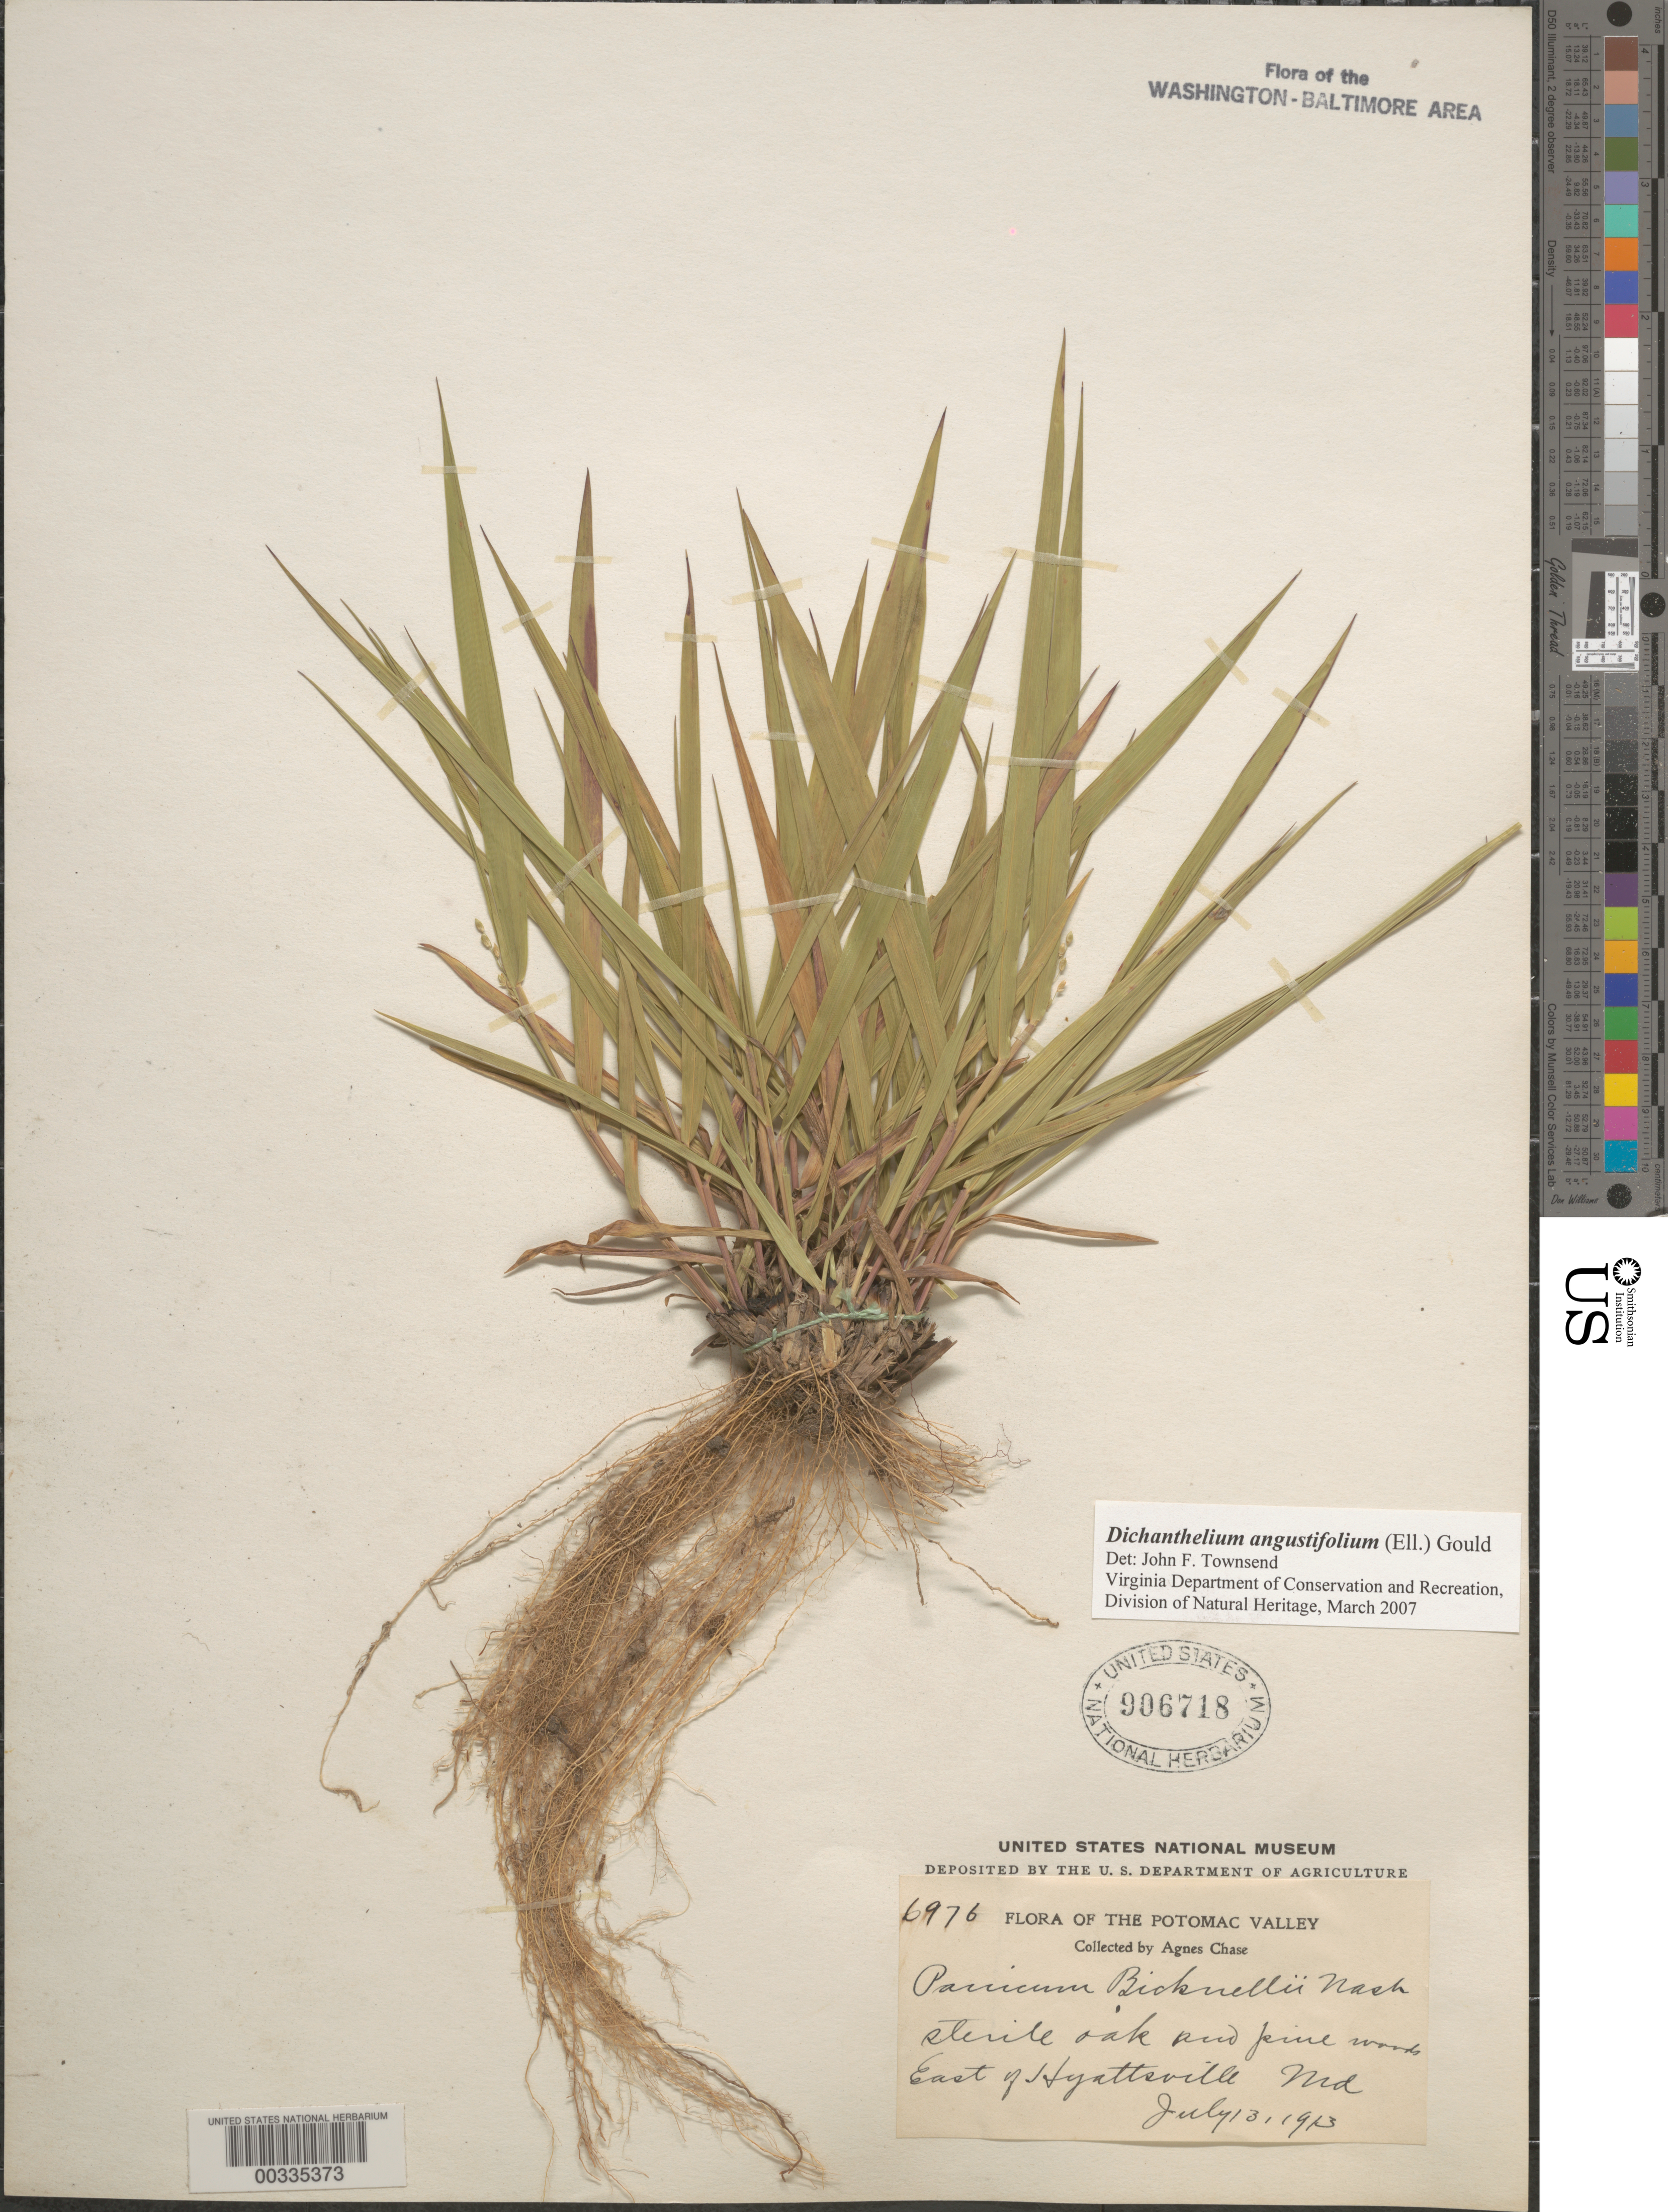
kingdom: Plantae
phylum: Tracheophyta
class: Liliopsida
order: Poales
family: Poaceae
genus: Dichanthelium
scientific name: Dichanthelium angustifolium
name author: (Ellison) Gould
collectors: A. Chase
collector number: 6976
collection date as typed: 13 Jul 1913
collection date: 1913-07-13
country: United States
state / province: Maryland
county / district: Prince George's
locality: East of Hyattsville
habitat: Sterile oak and pine woods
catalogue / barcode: US 906718